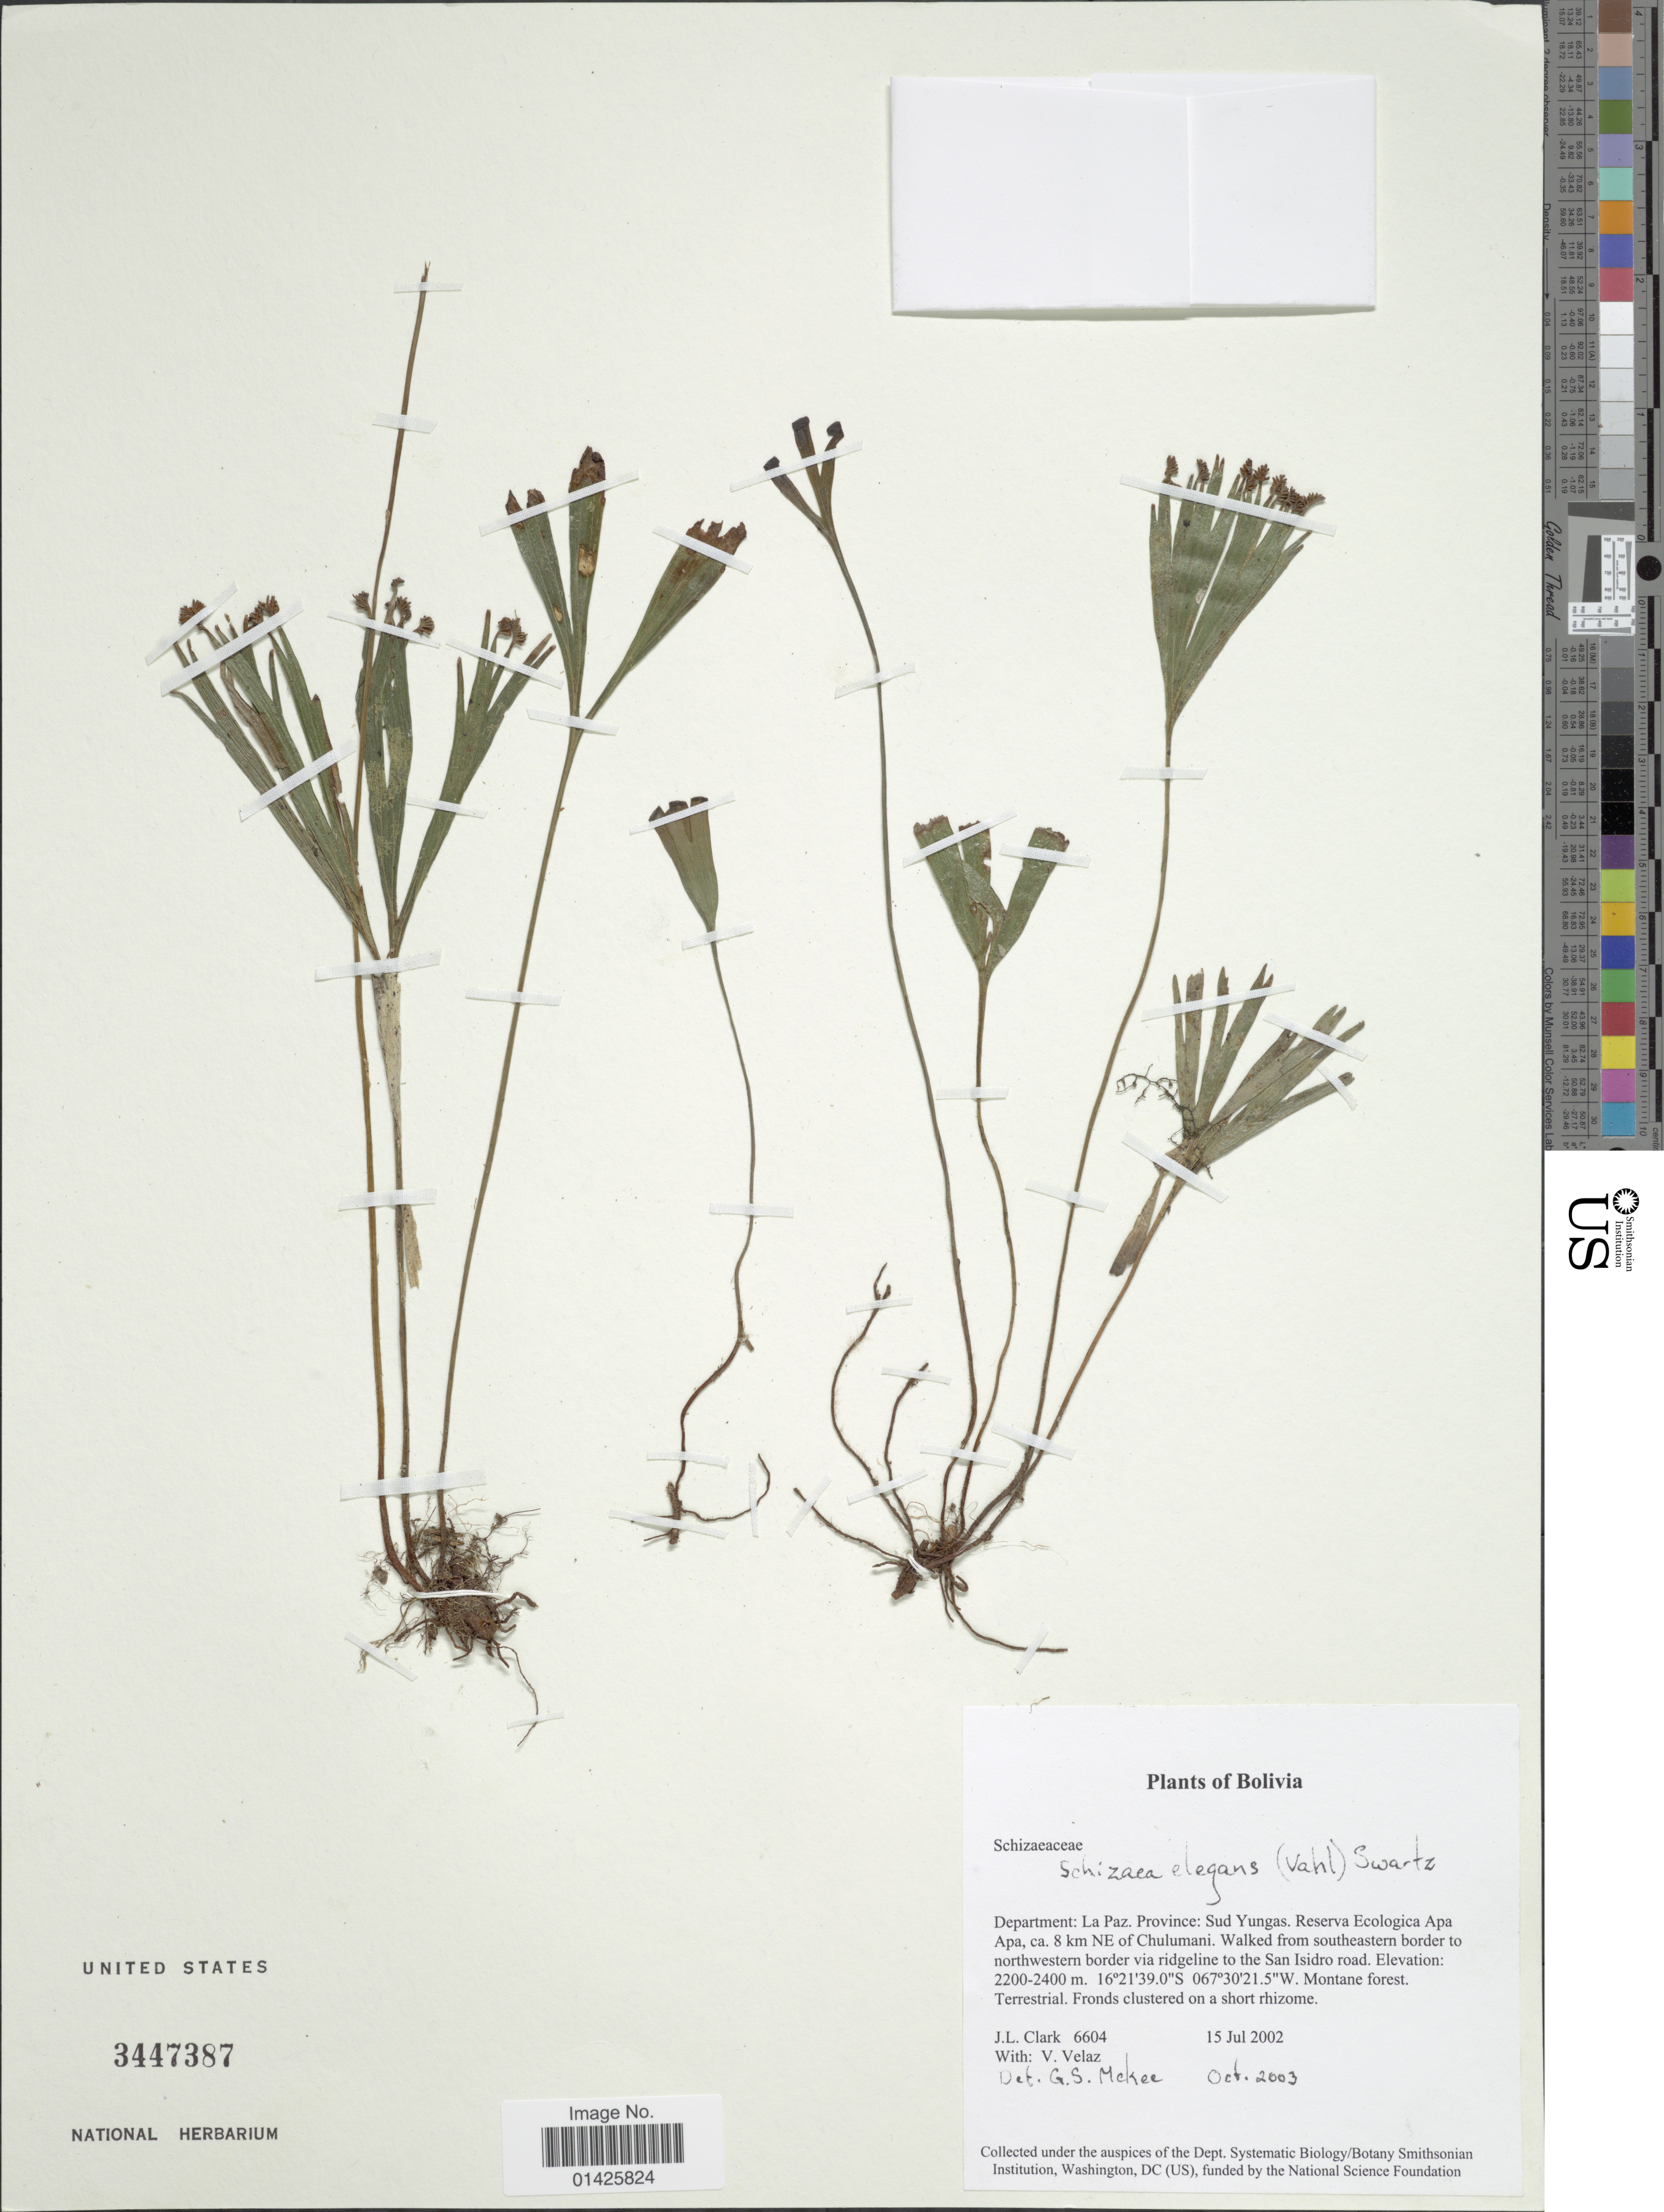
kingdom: Plantae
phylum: Tracheophyta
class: Polypodiopsida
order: Schizaeales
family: Schizaeaceae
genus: Schizaea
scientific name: Schizaea elegans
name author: (Vahl) Sw.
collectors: J. L. Clark & V. Velaz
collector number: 6604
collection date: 2002-07-15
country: Bolivia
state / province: La Paz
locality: Province: Sud Yungas, Reserva Ecologica Apa Apa, ca. 8 km NE of Chulumani, Walked from soueastern border to northwestern border via ridgeline to the San Isidro road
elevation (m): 2200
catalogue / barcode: US 3447387